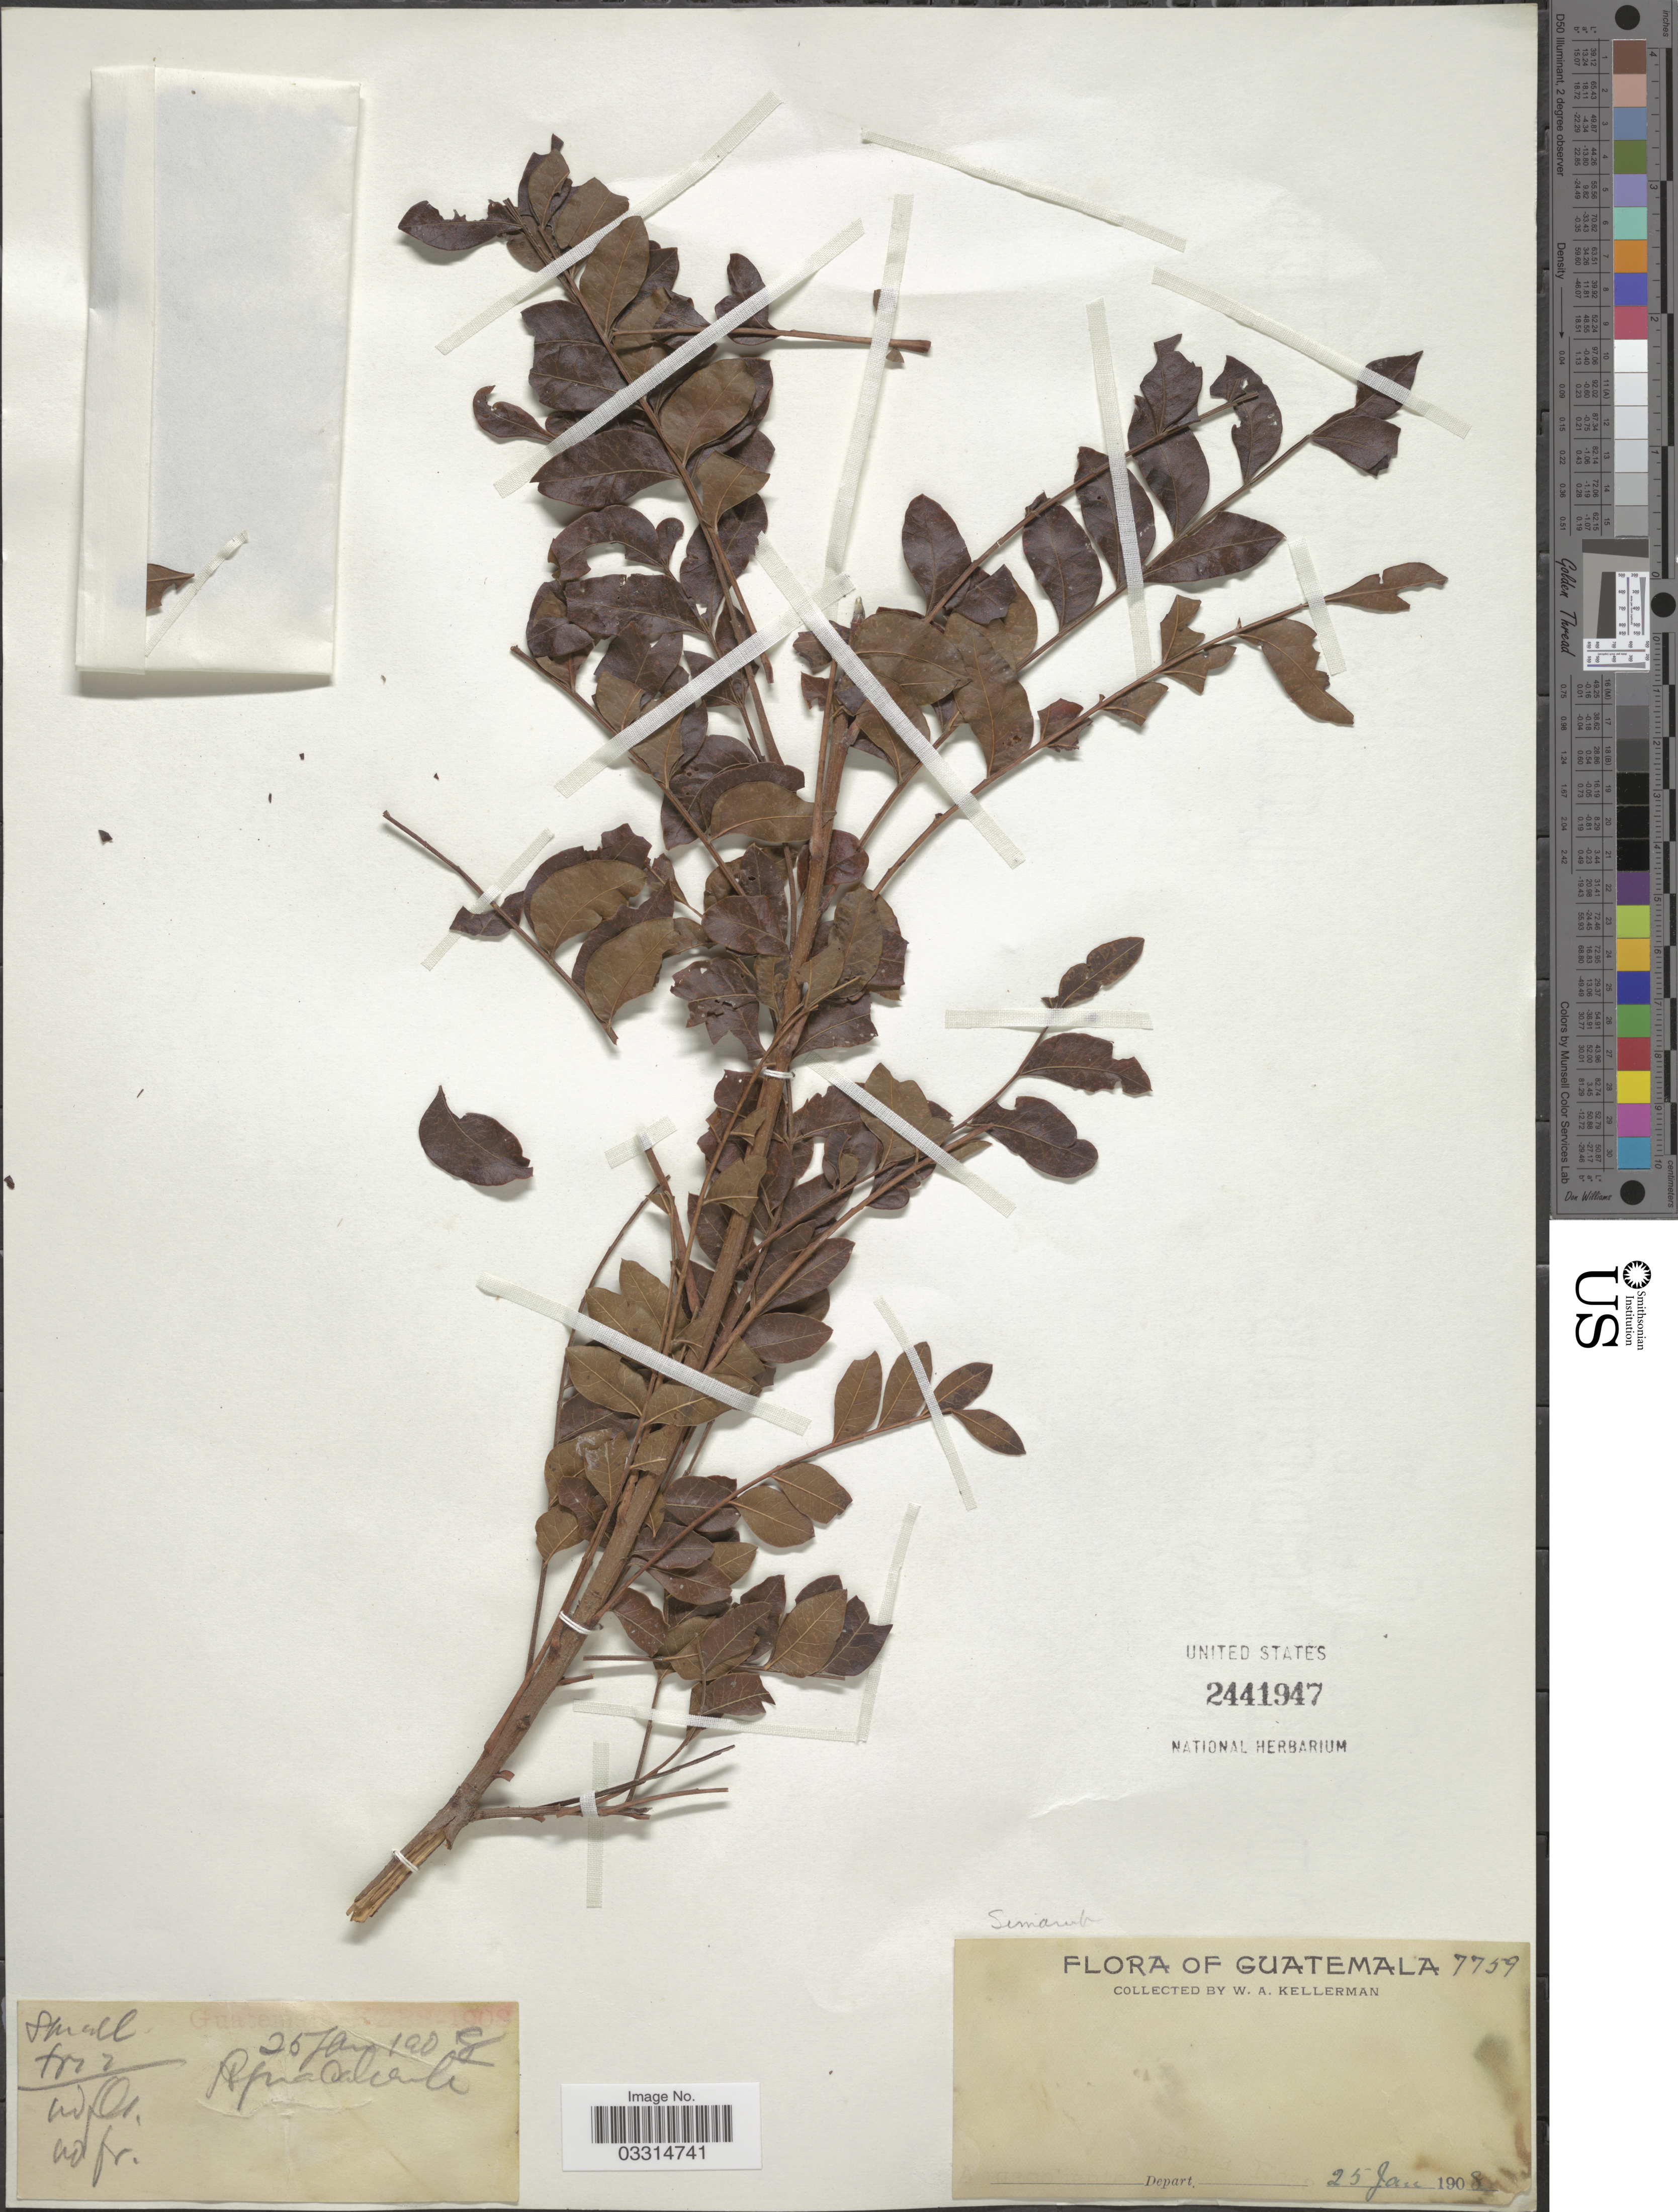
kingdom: Plantae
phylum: Tracheophyta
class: Magnoliopsida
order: Sapindales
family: Simaroubaceae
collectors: W. Kellerman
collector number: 7759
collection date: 1908-01-25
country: Guatemala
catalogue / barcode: US 2441947